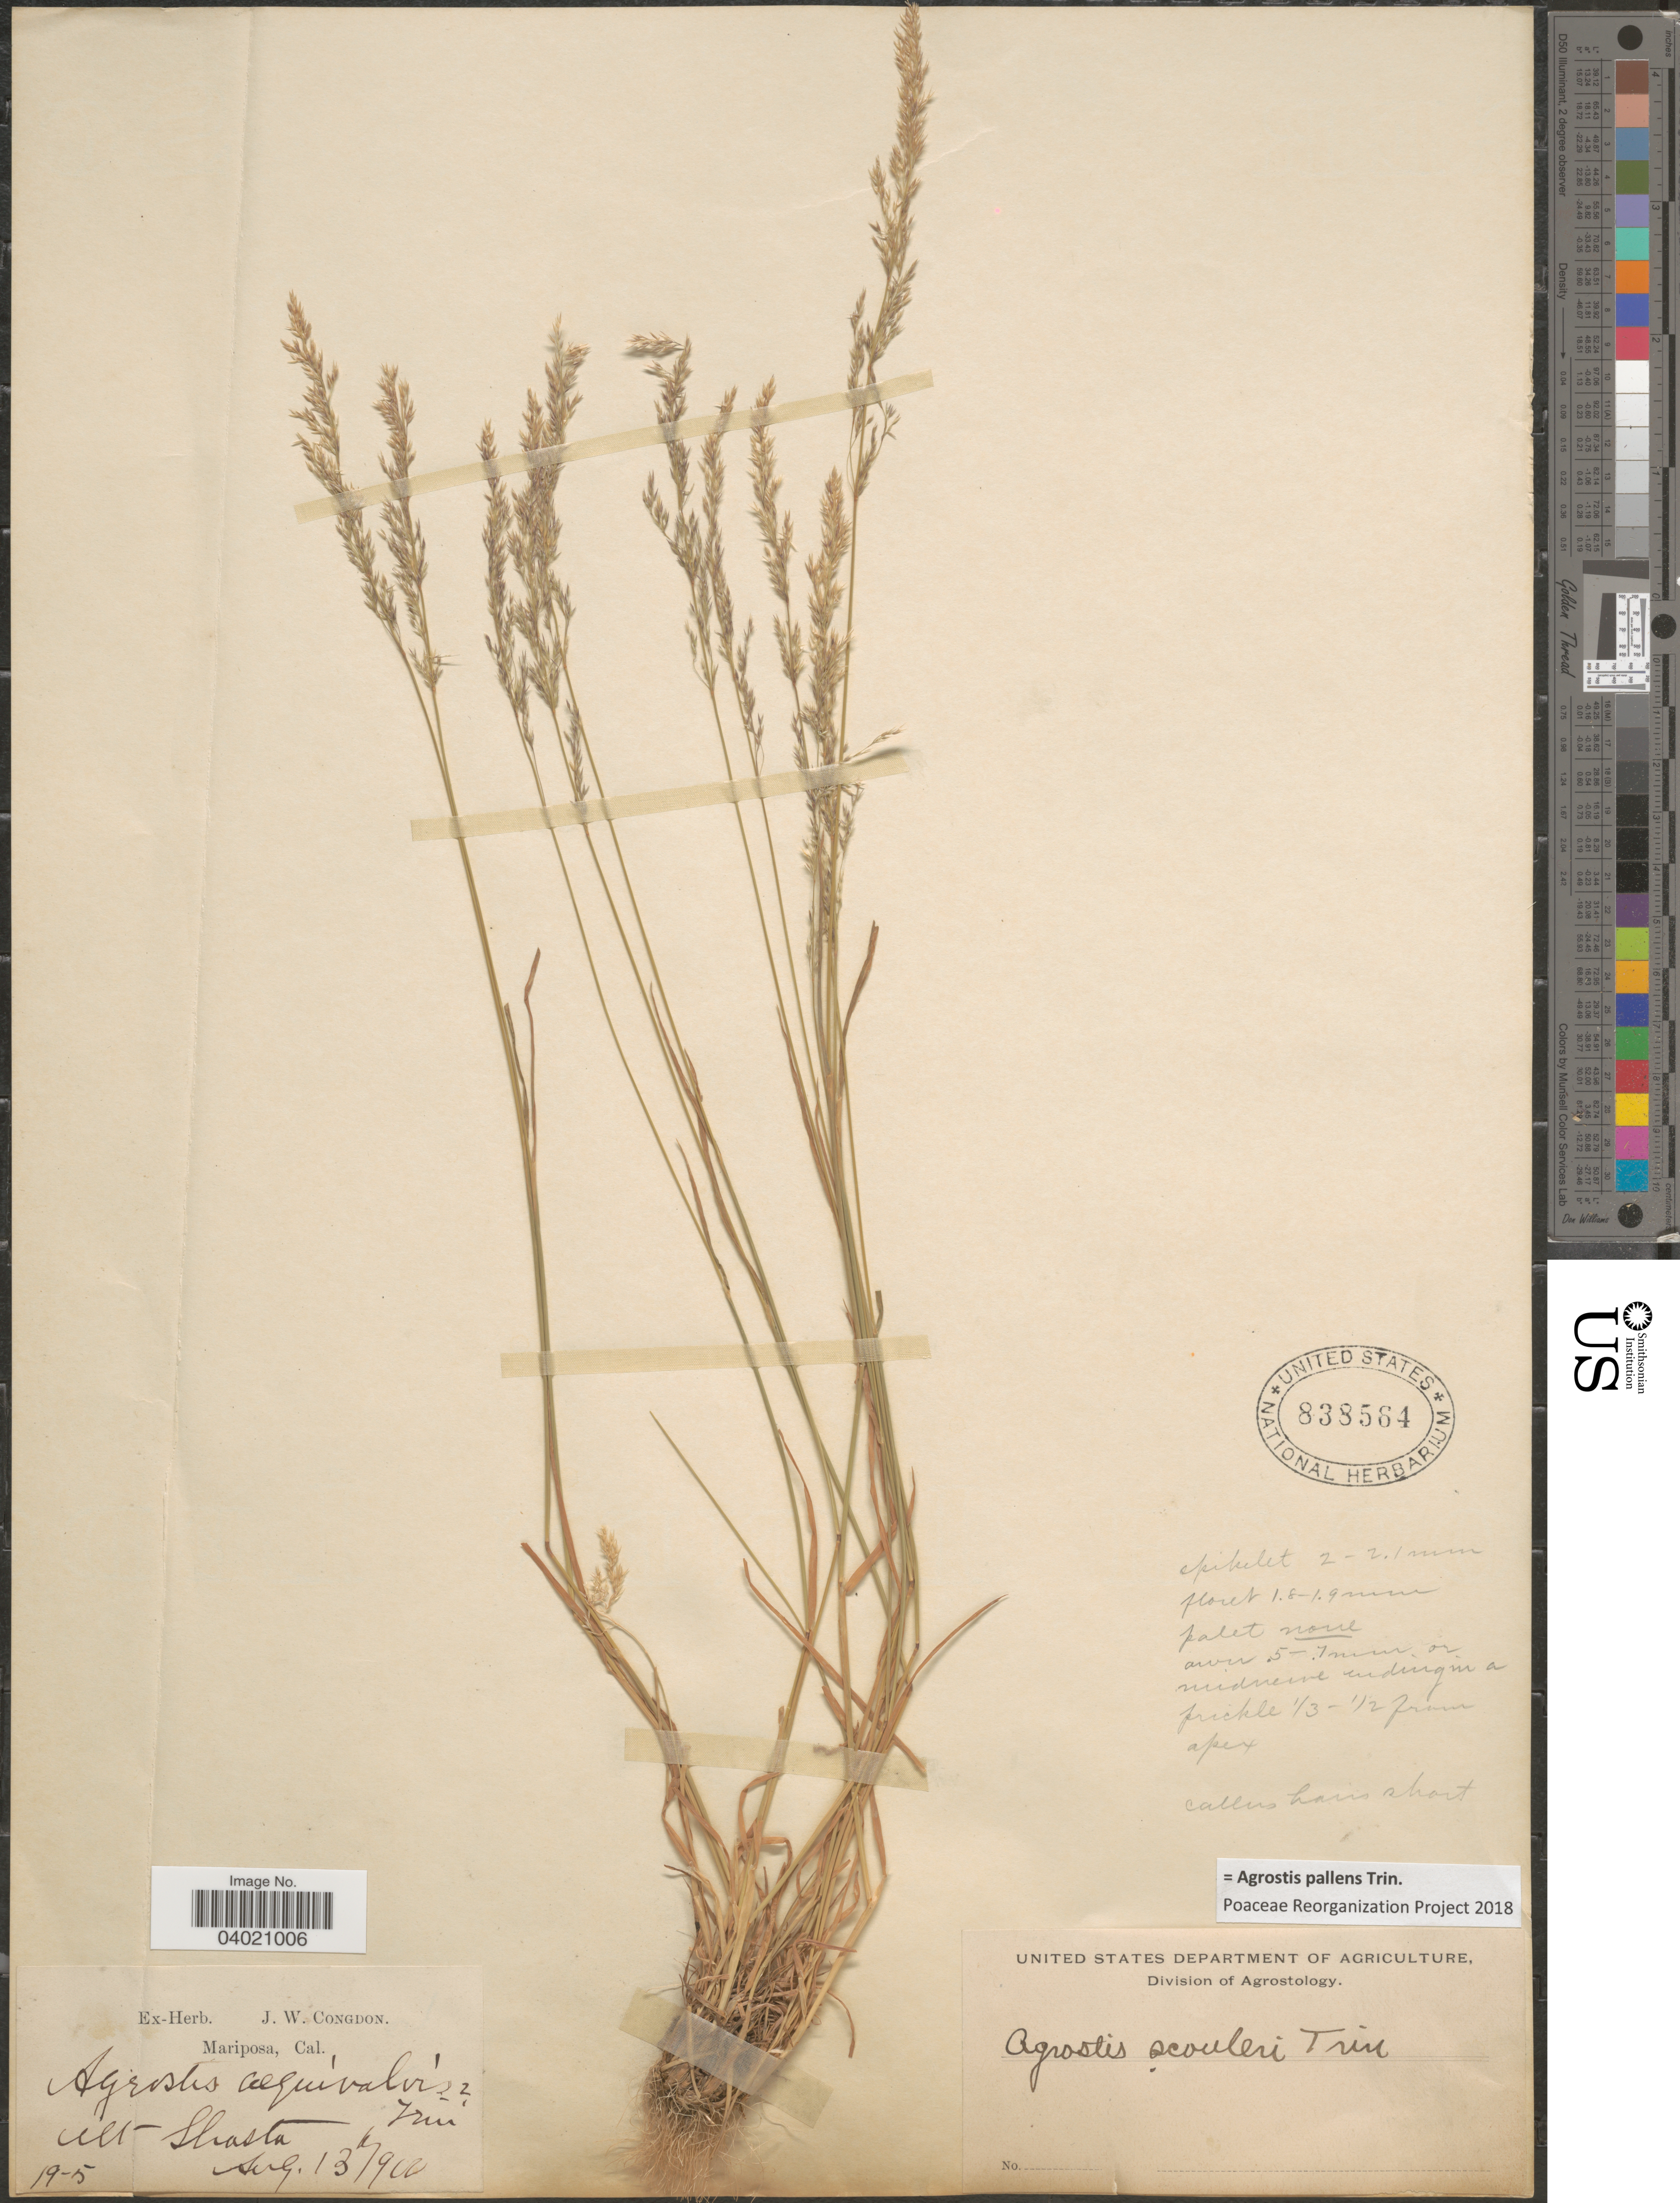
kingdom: Plantae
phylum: Tracheophyta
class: Liliopsida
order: Poales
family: Poaceae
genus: Agrostis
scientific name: Agrostis pallens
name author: Trin.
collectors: ex herb. J. W. Congdon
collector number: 19-5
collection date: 1900-07-13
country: United States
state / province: California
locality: Mt. Shasta.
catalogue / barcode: US 838564